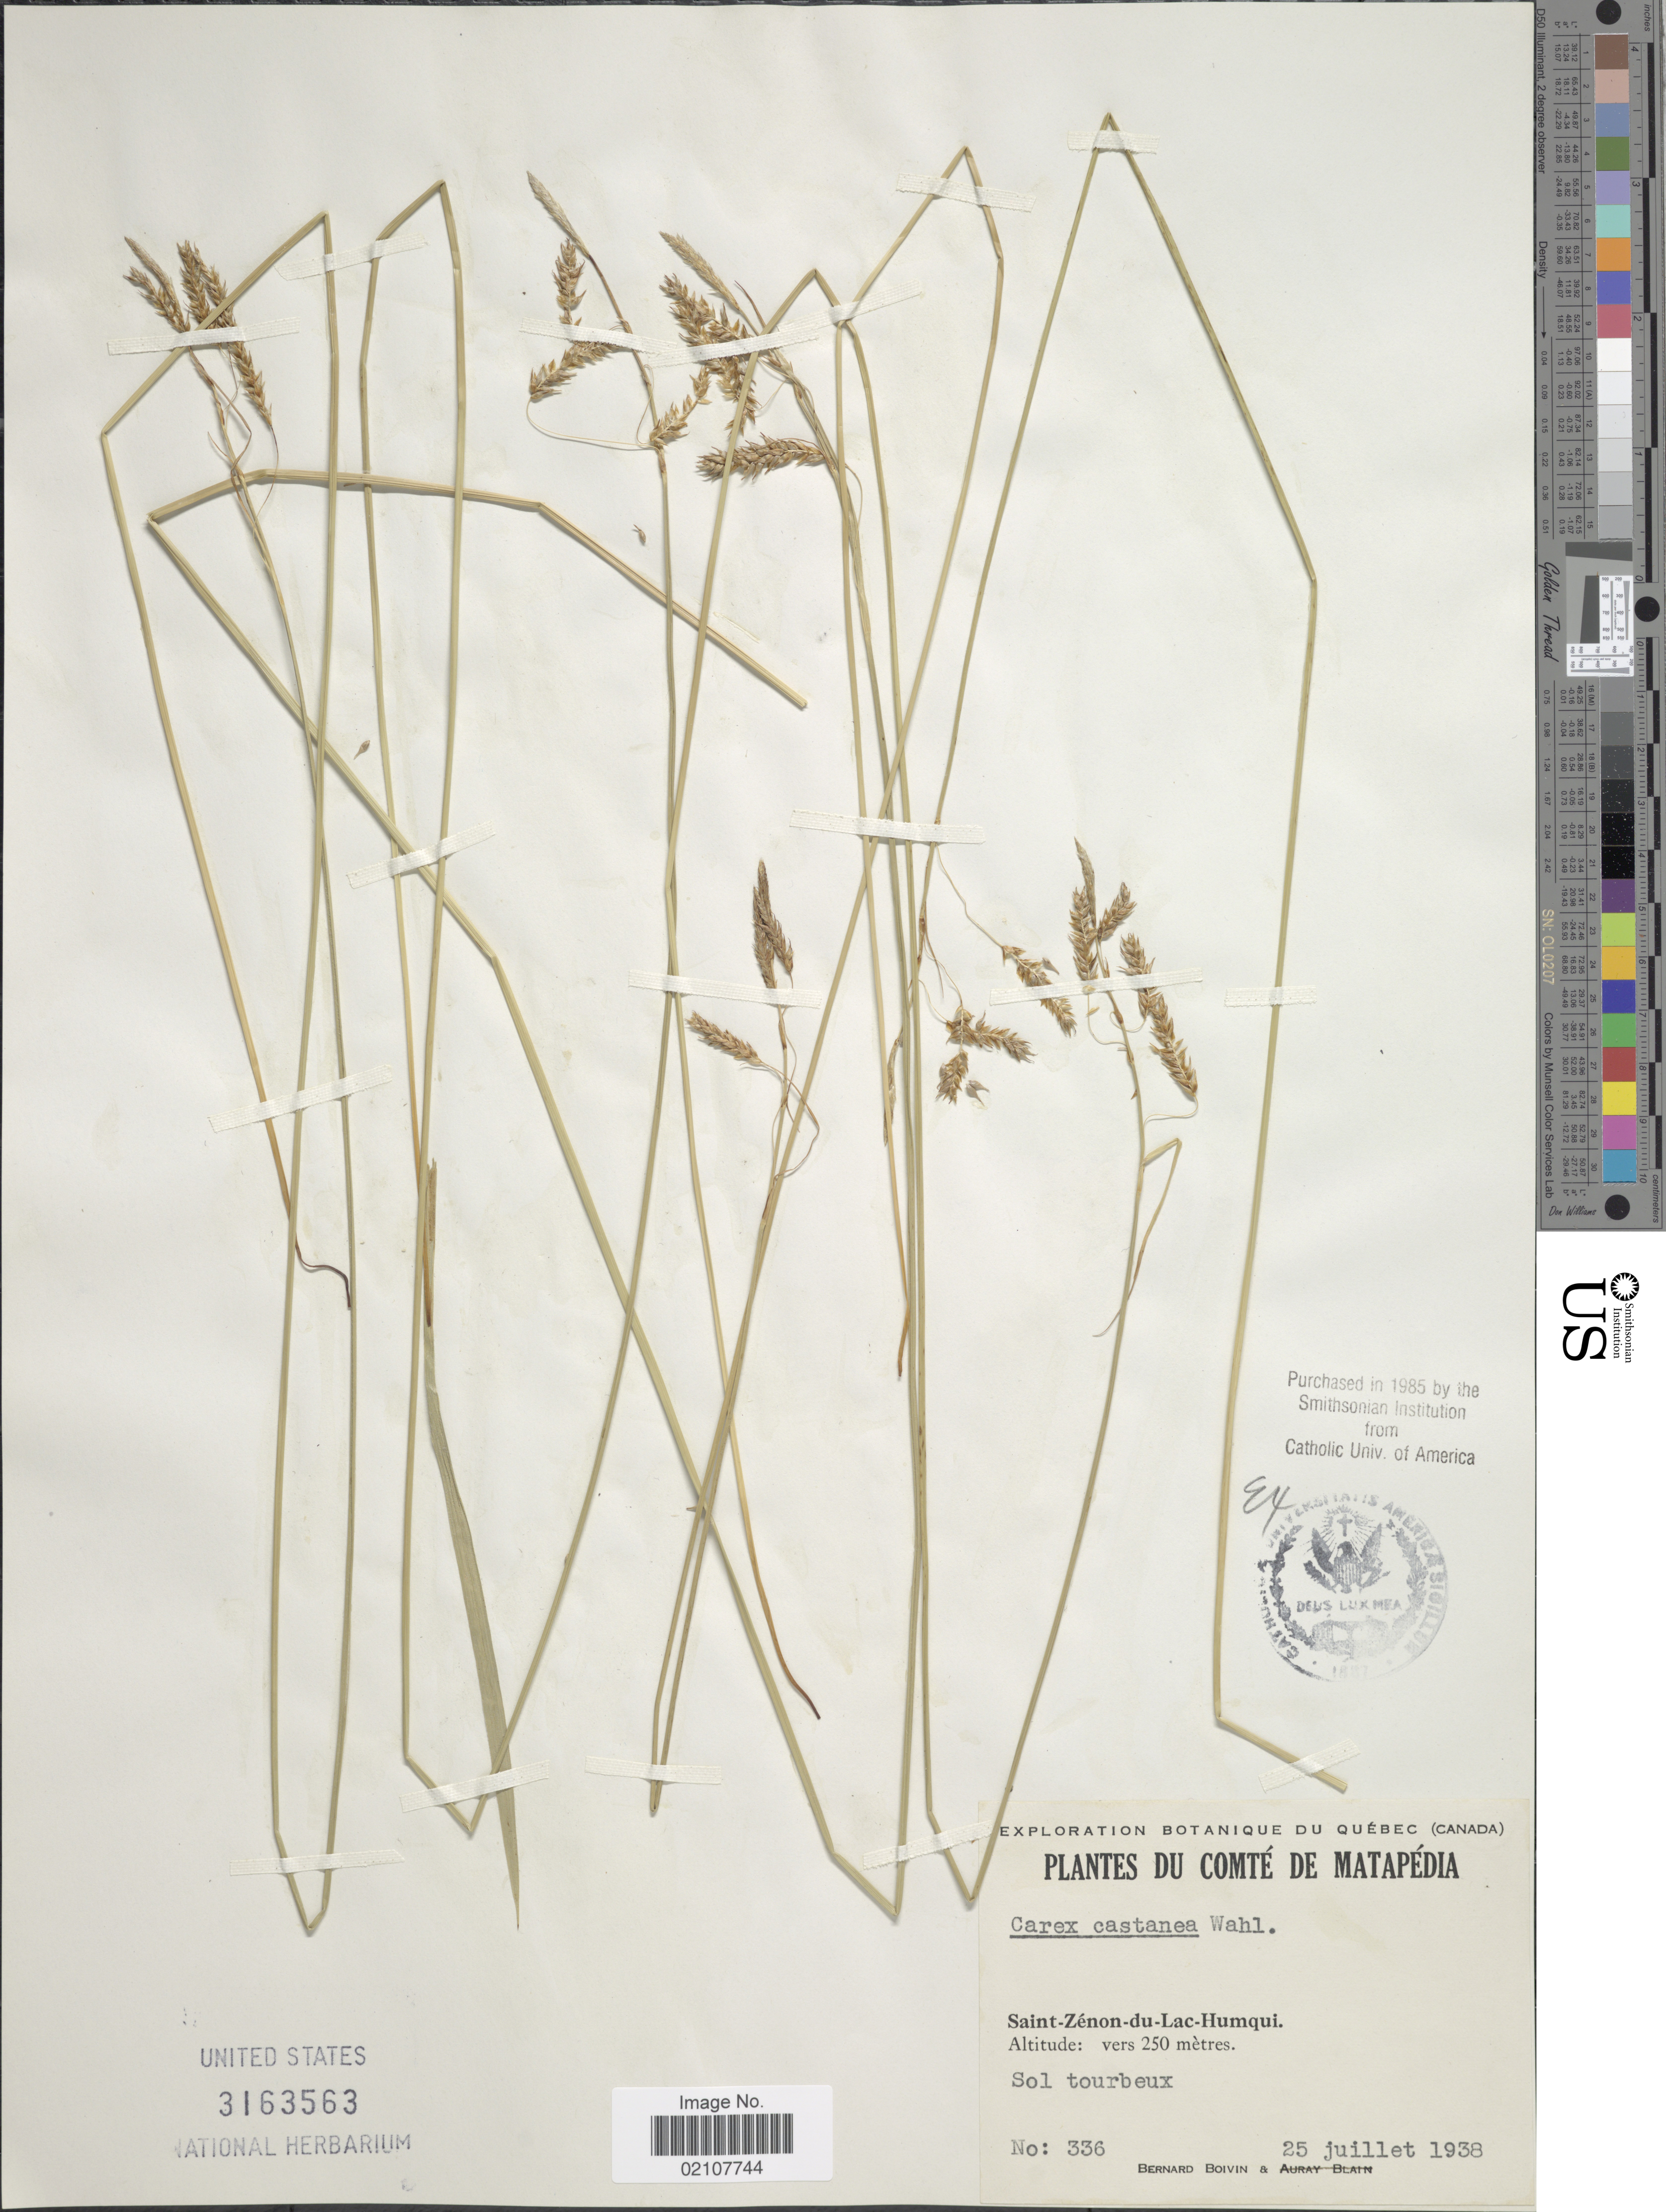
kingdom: Plantae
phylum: Tracheophyta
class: Liliopsida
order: Poales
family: Cyperaceae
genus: Carex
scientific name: Carex castanea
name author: Wahlenb.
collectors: J. R. B. Boivin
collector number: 336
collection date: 1938-07-25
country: Canada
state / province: Quebec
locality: Comte de Matapedia. Saint-Zenon-du-Lac Humqui. Sol tourbeux.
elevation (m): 250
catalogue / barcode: US 3163563